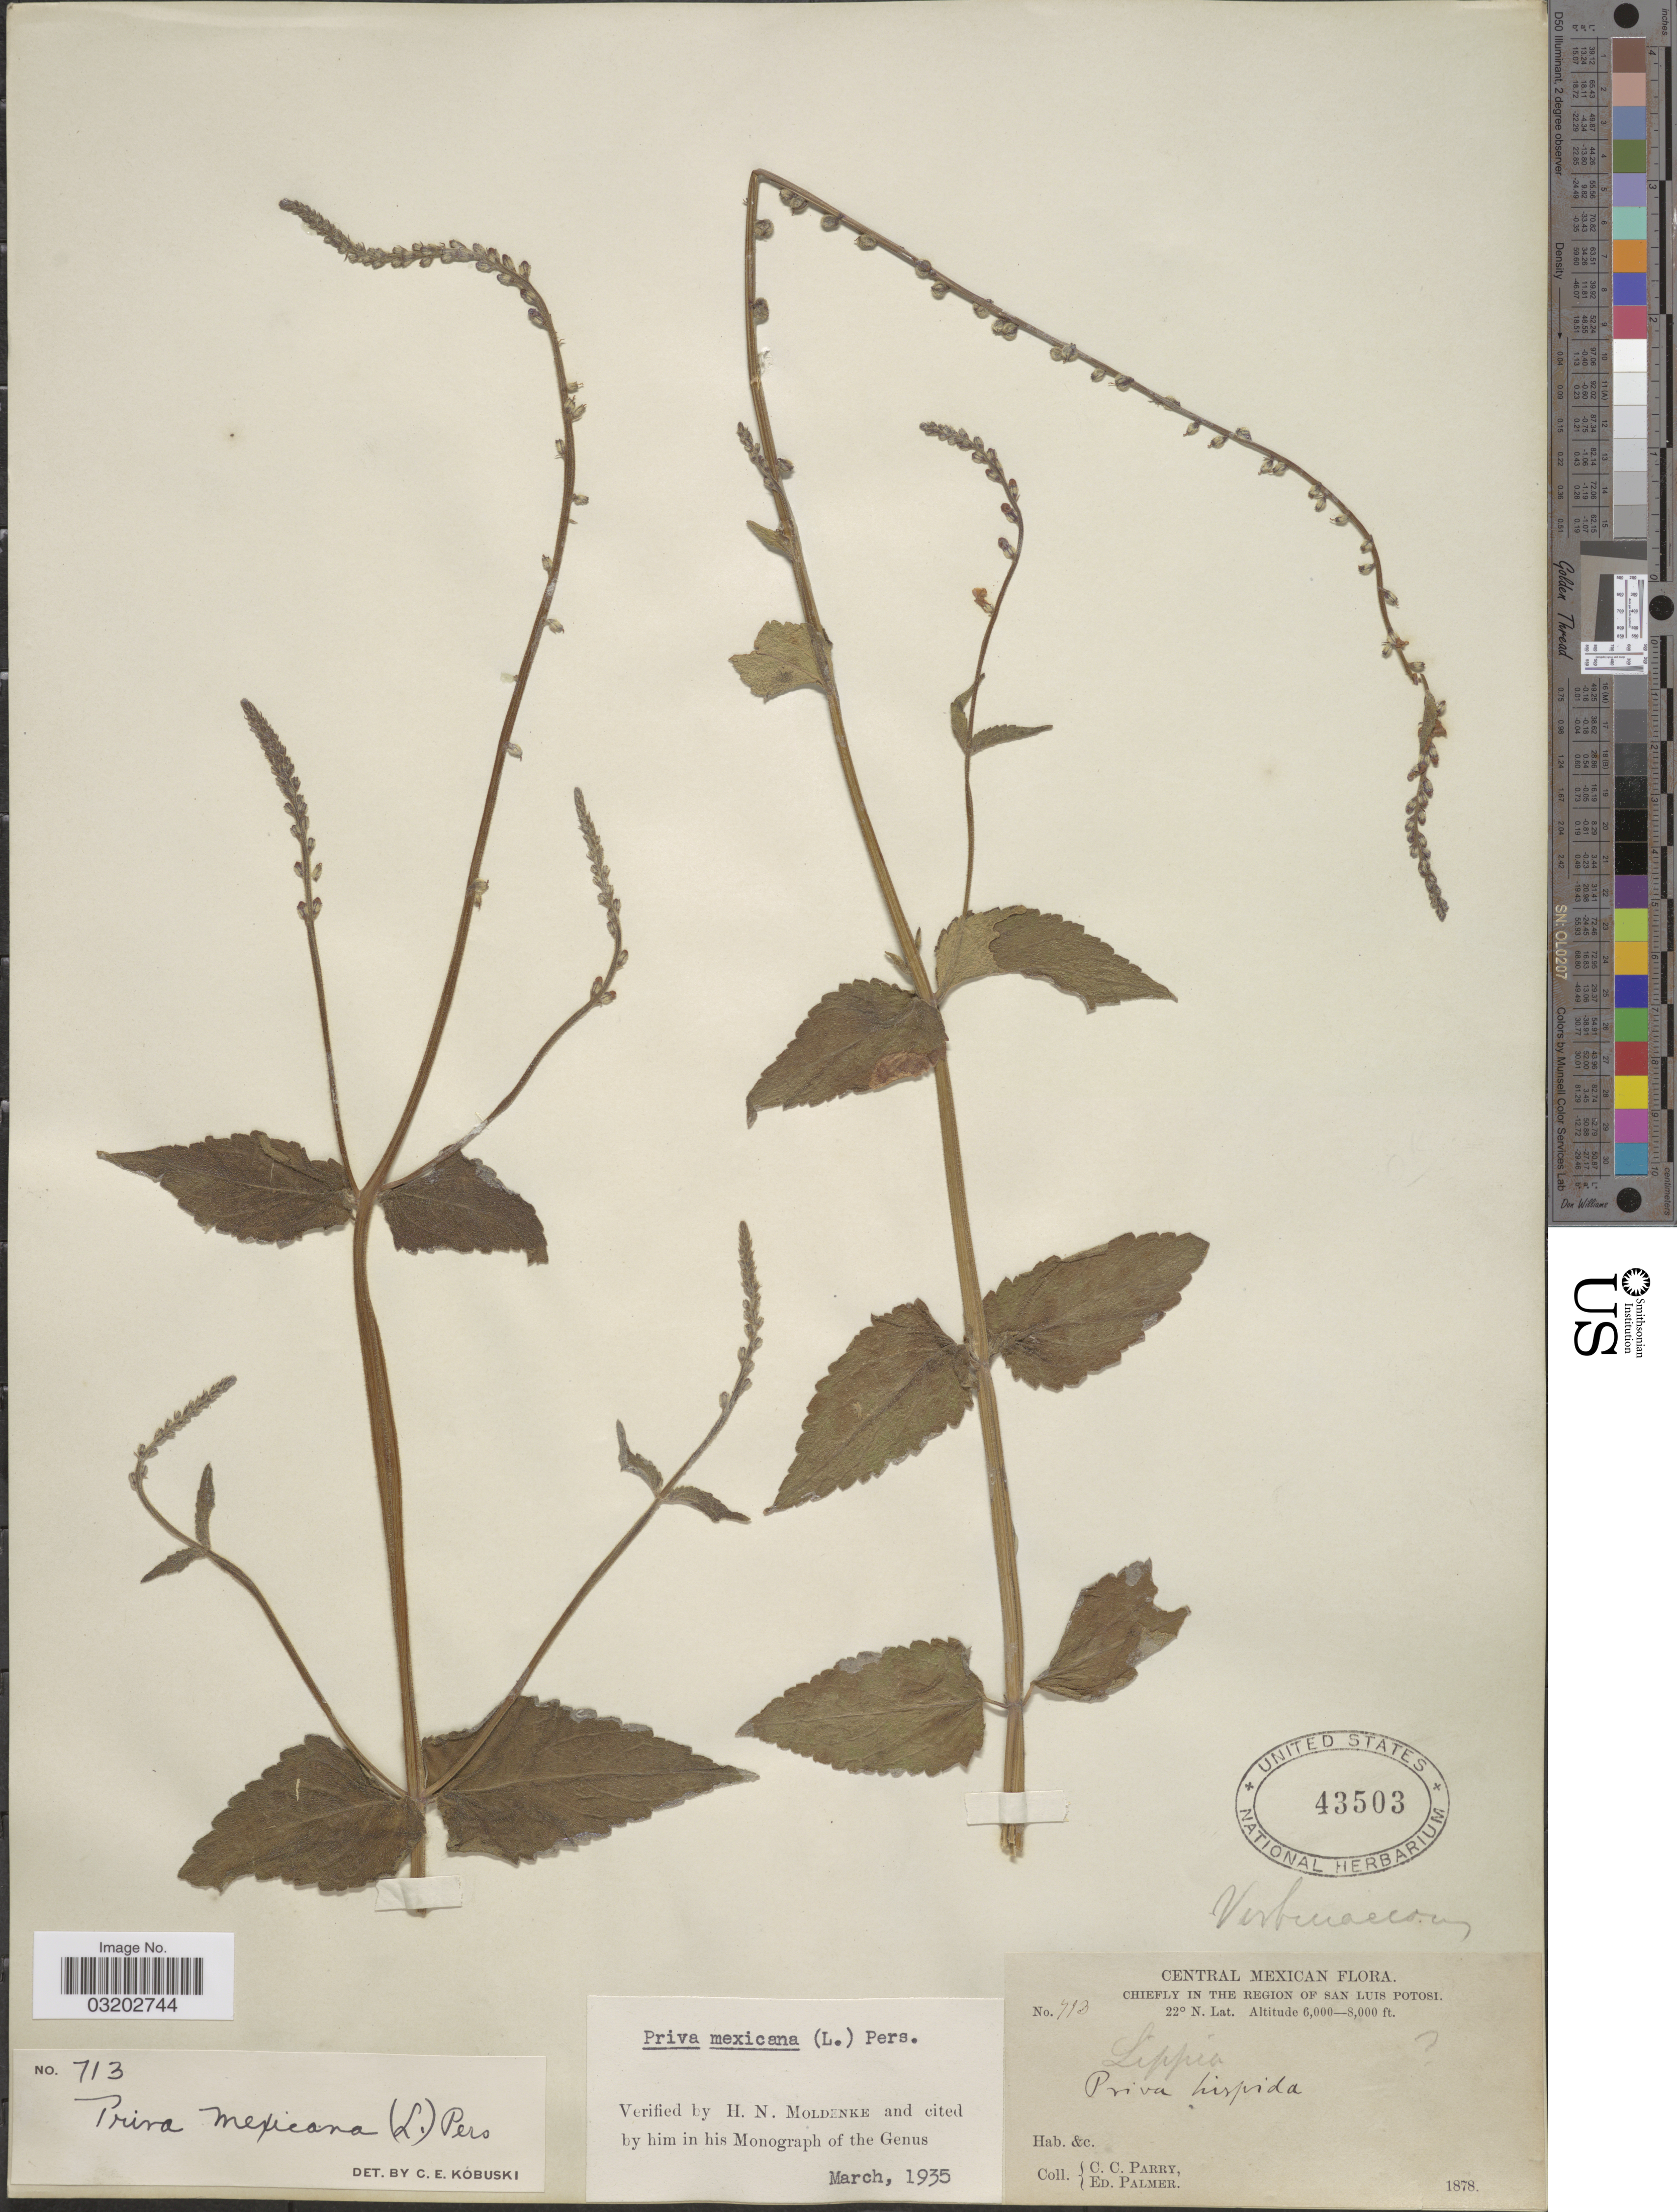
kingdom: Plantae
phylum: Tracheophyta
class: Magnoliopsida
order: Lamiales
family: Verbenaceae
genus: Priva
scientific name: Priva mexicana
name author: (L.) Pers.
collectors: C. C. Parry & E. Palmer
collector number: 493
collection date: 1878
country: Mexico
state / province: San Luis Potosí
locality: Central Mexican. Chiefly in the region of San Luis Potosi.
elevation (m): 1829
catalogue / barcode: US 43503